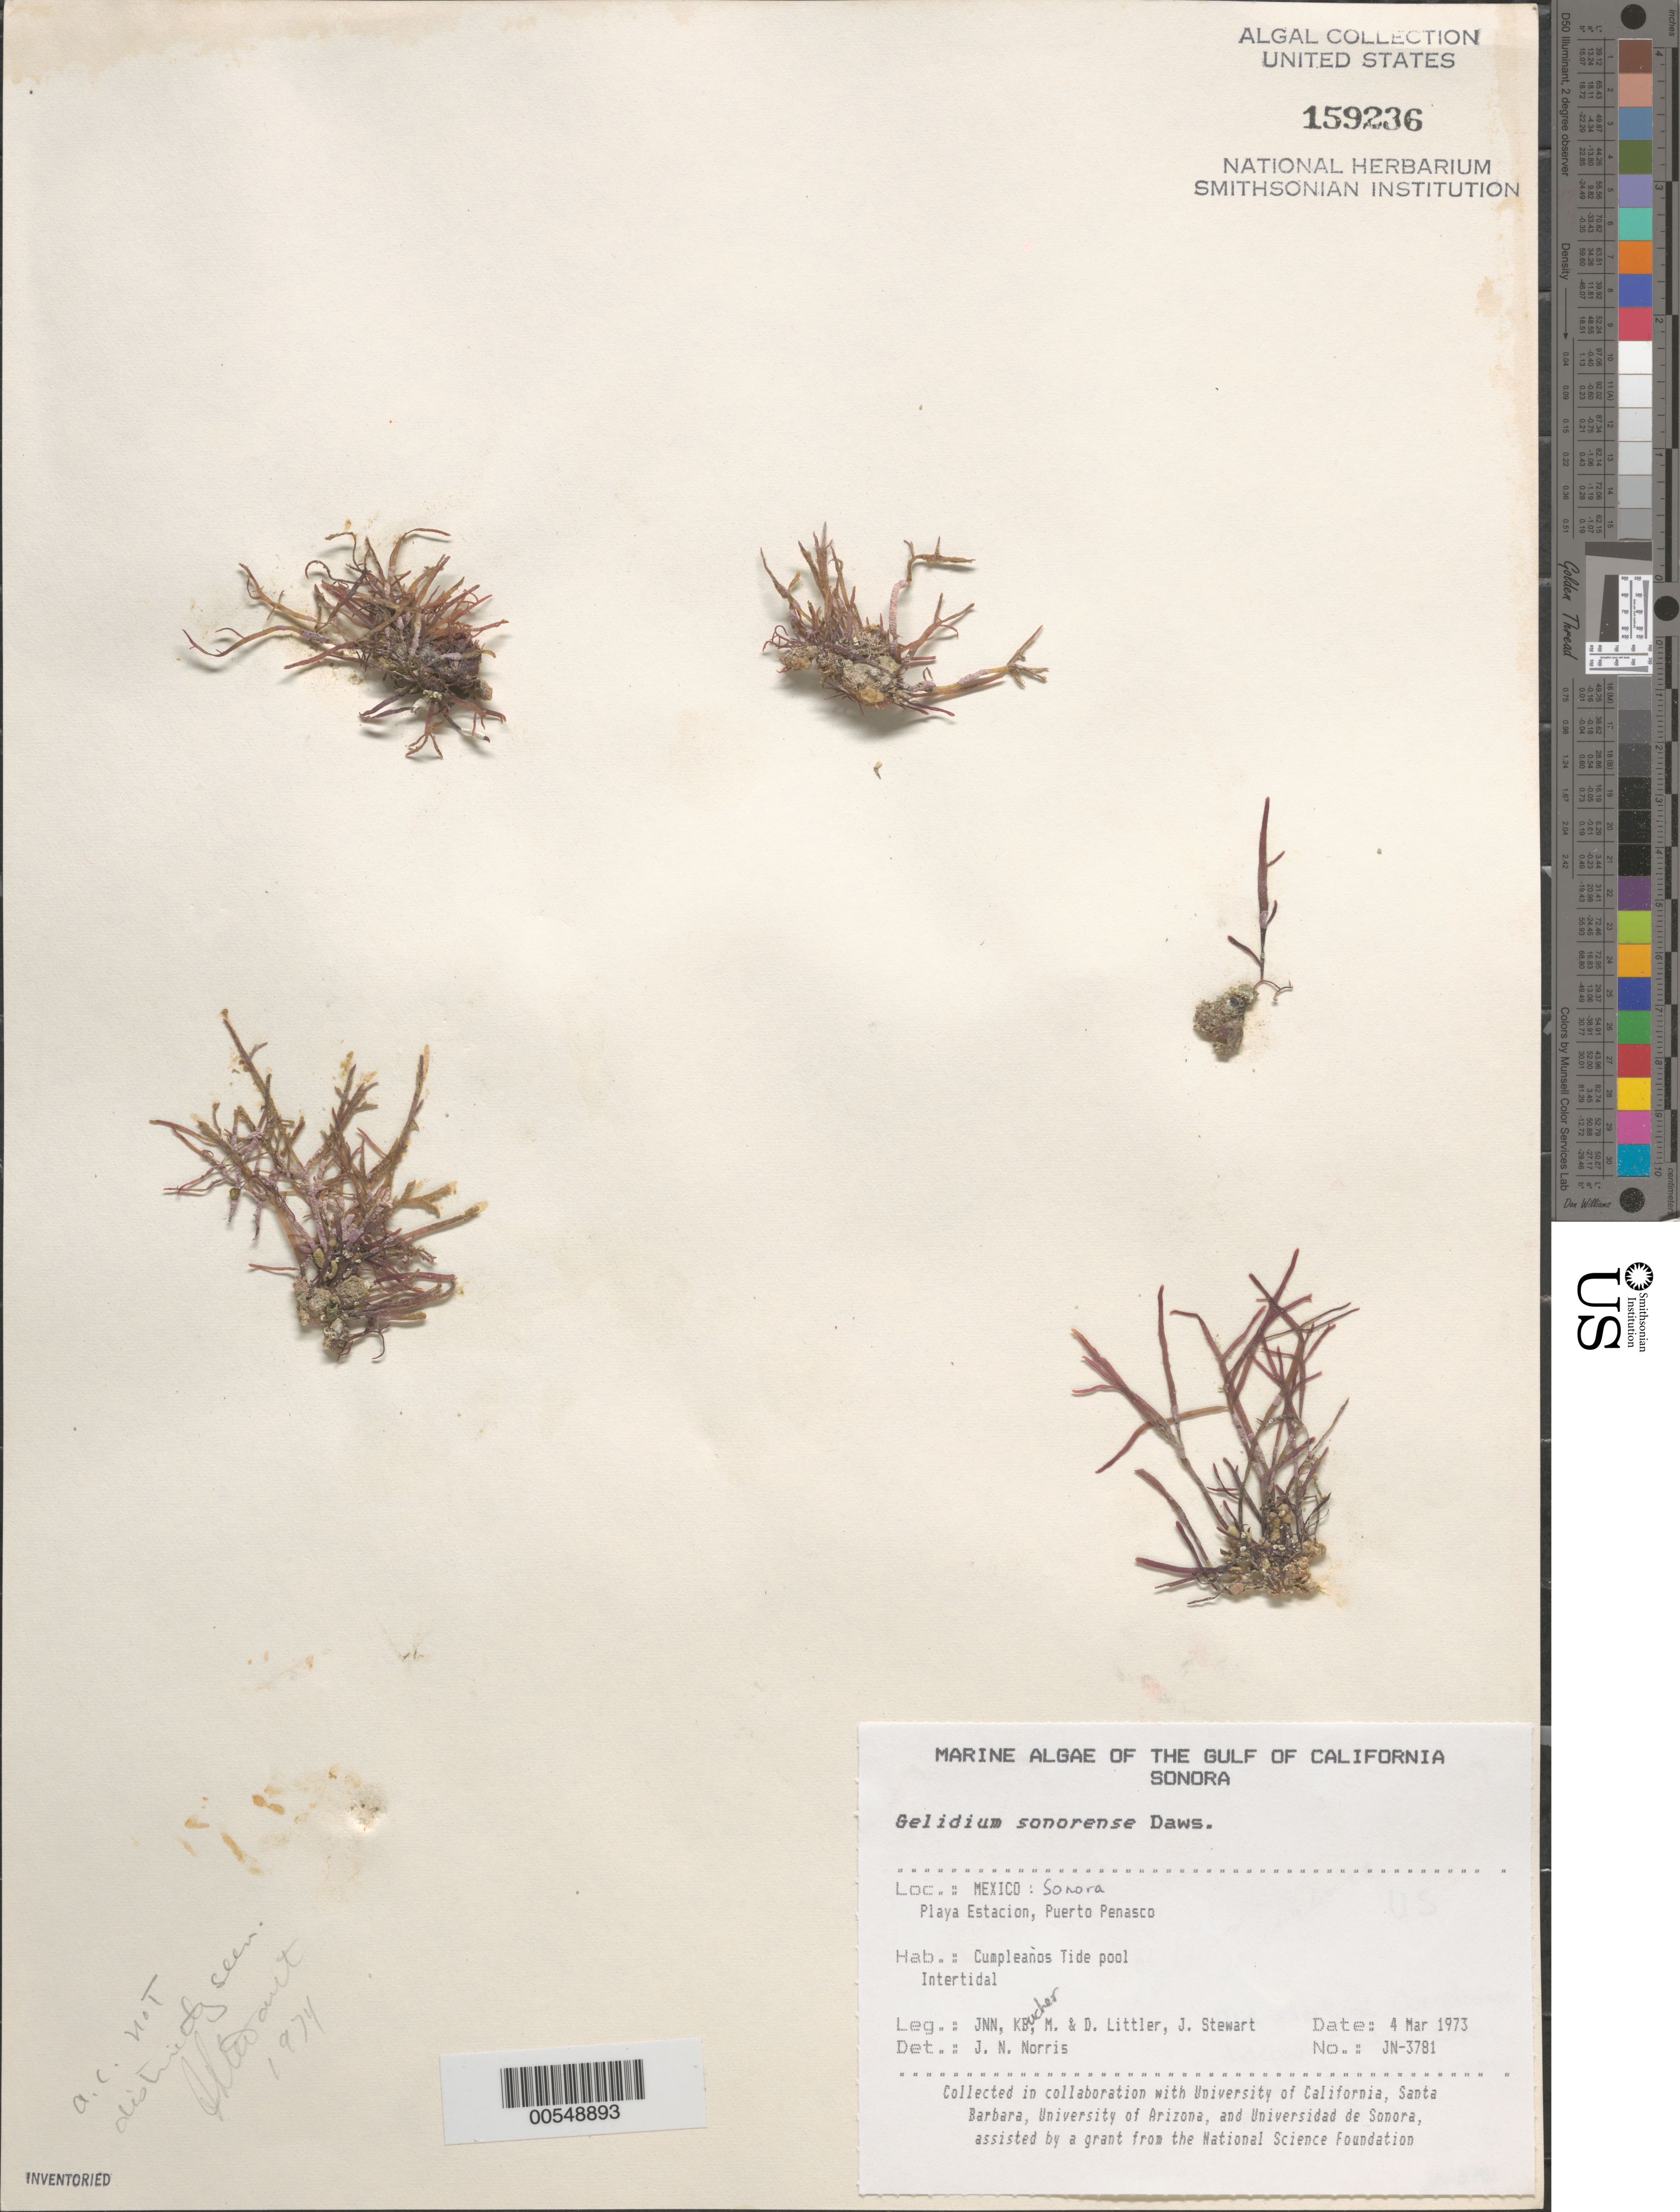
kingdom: Plantae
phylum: Rhodophyta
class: Florideophyceae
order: Gelidiales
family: Pterocladiaceae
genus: Pterocladia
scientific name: Pterocladia sonorense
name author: (E.Y. Dawson) J.G.Stewart & J.N. Norris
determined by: Algae name updating Project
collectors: J. N. Norris, K. E. Bucher, M. M. Littler, D. S. Littler & J. Stewart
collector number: JN-3781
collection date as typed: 04 Mar 1973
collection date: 1973-03-04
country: Mexico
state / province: Sonora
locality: Playa Estacion, Puerto Penasco, Cumpleanos tide pool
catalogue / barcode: US 159236